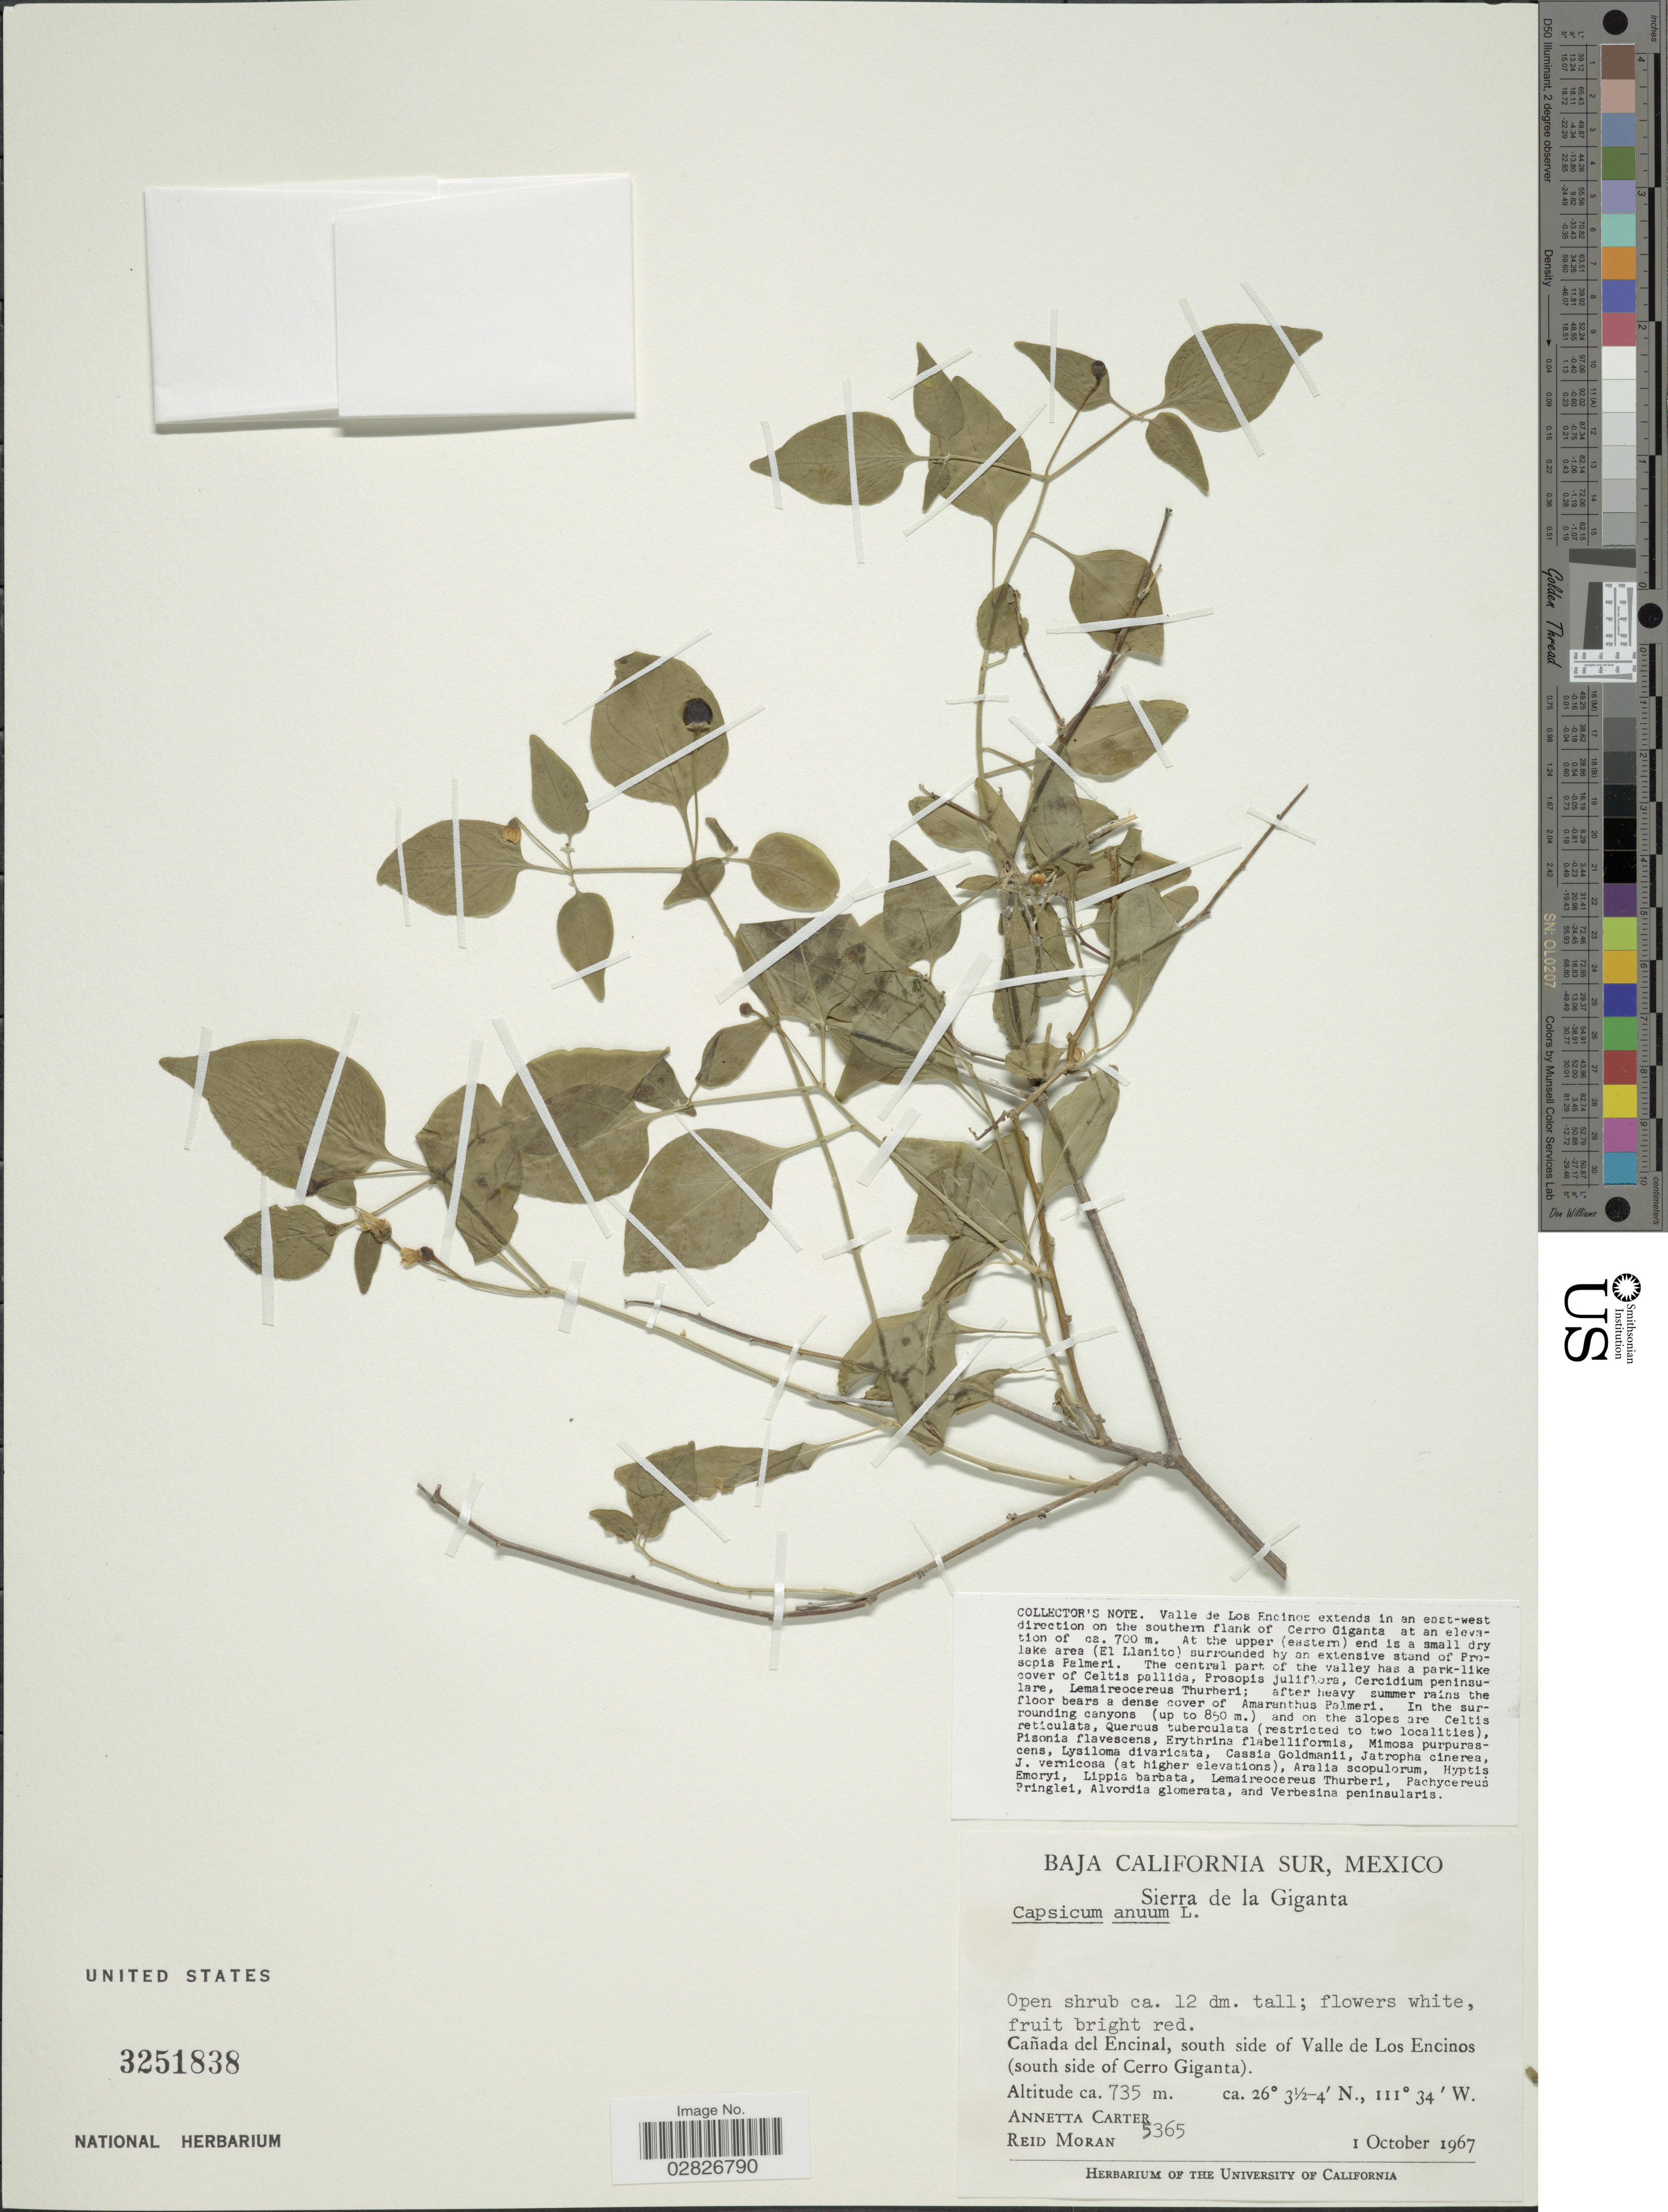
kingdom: Plantae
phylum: Tracheophyta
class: Magnoliopsida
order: Solanales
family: Solanaceae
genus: Capsicum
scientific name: Capsicum annuum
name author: L.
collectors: A. Carter & R. V. Moran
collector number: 5365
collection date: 1967-10-01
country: Mexico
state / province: Baja California Sur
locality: Sierra de la Giganta, Cañada del Encinal, south side of Valle de Los Encinos (south side of Cerro Giganta).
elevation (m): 735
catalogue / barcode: US 3251838